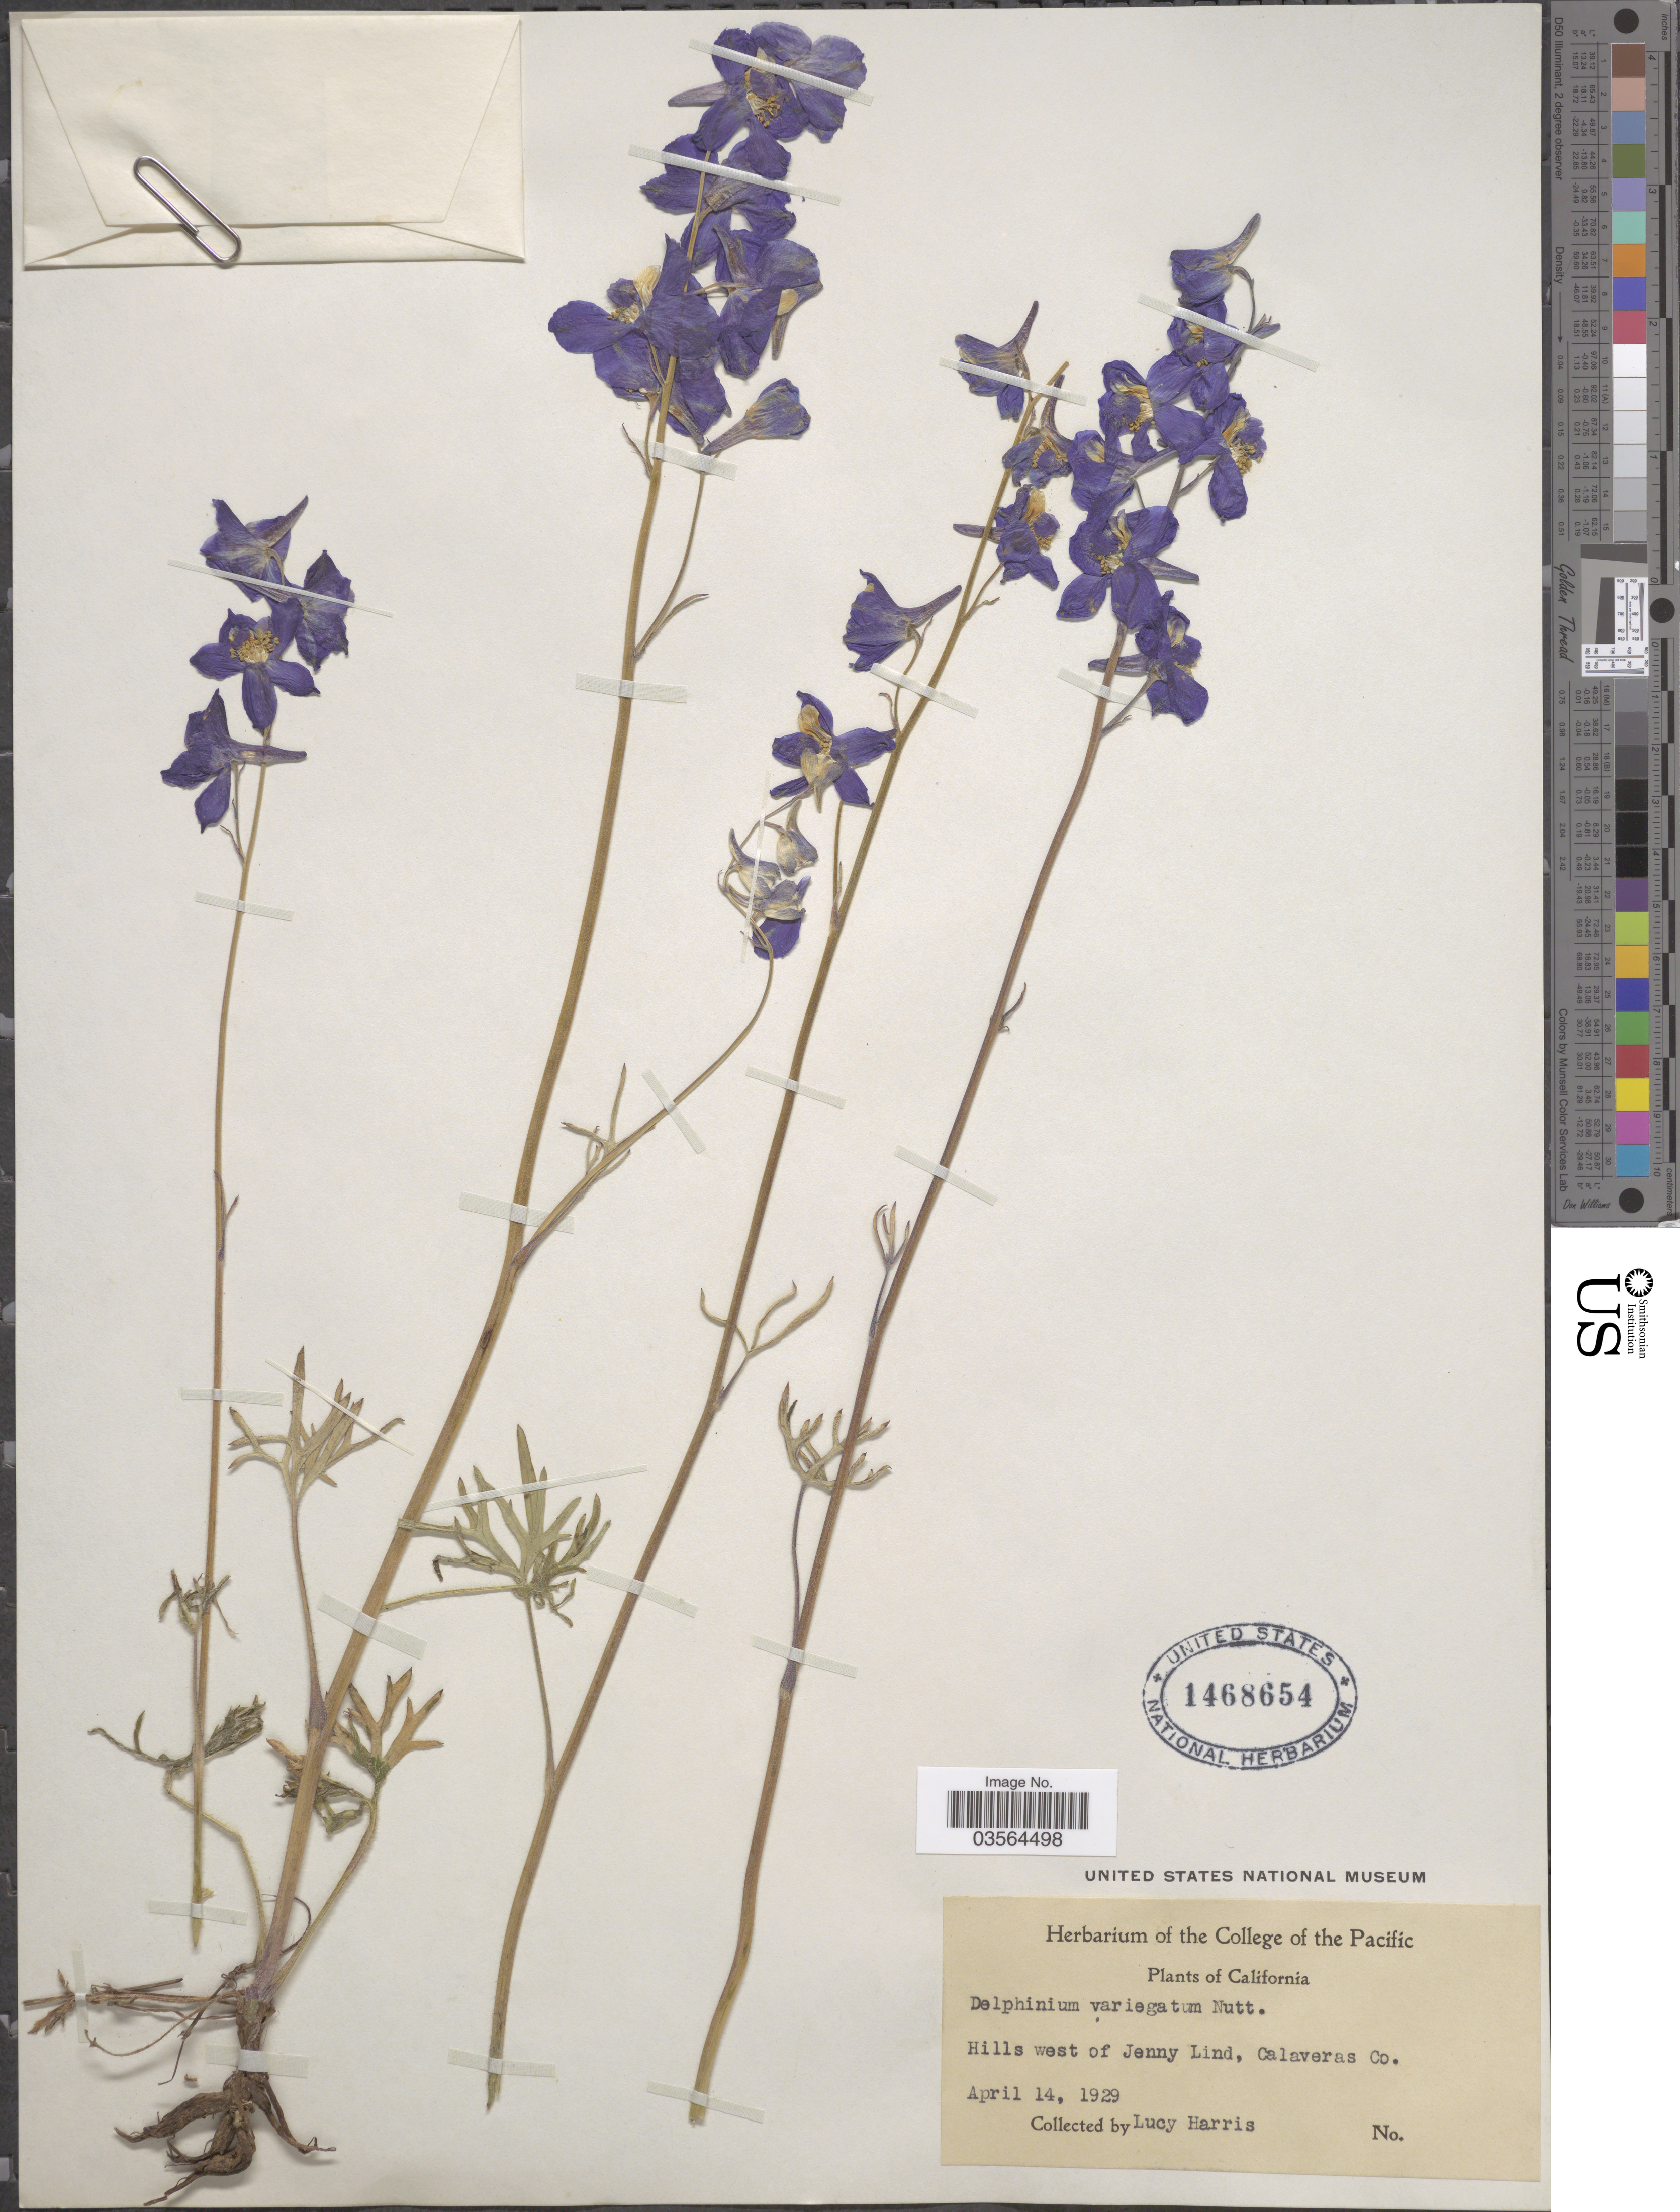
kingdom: Plantae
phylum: Tracheophyta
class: Magnoliopsida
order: Ranunculales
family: Ranunculaceae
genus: Delphinium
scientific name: Delphinium variegatum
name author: Torr. & A. Gray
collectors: L. Harris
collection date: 1929-04-14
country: United States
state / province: California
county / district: Calaveras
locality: Hills west of Jenny Lind, Calaveras Co.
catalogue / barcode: US 1468654